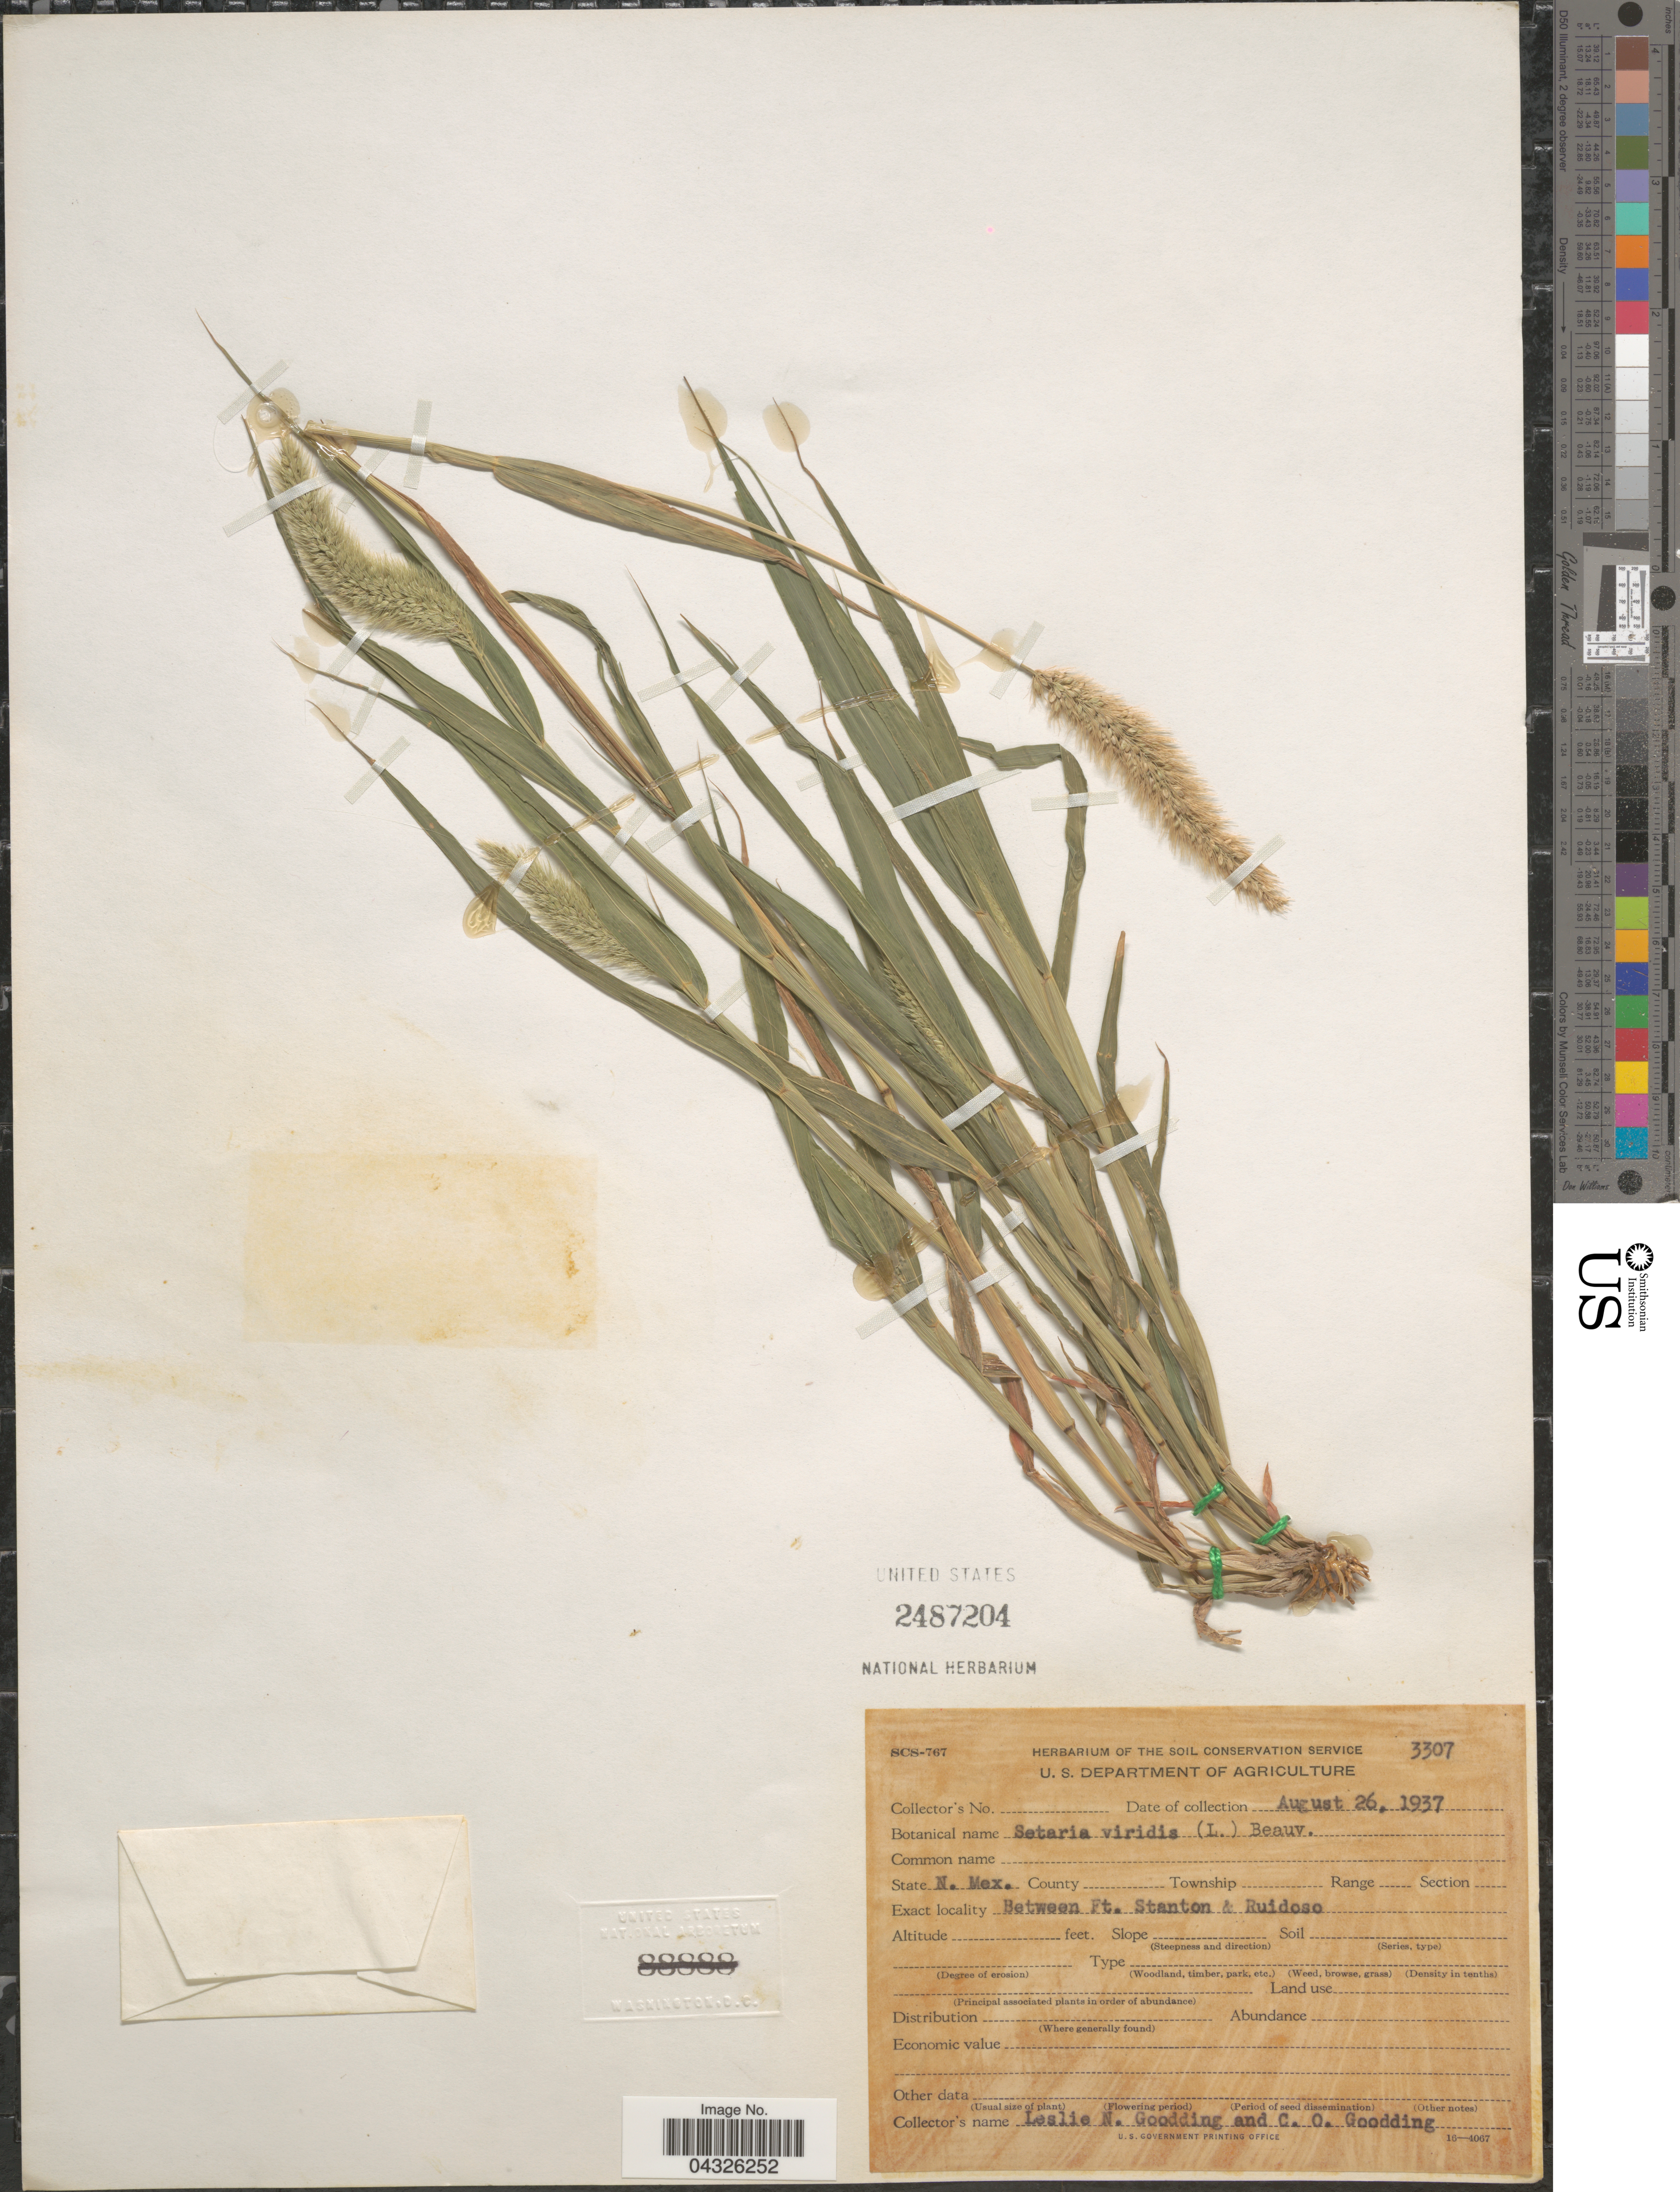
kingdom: Plantae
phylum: Tracheophyta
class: Liliopsida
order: Poales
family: Poaceae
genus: Setaria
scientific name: Setaria viridis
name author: (L.) P. Beauv.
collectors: L. N. Goodding & C. Goodding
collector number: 3307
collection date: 1937-08-26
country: United States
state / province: New Mexico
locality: Between Ft. Stanton & Ruidoso.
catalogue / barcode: US 2487204